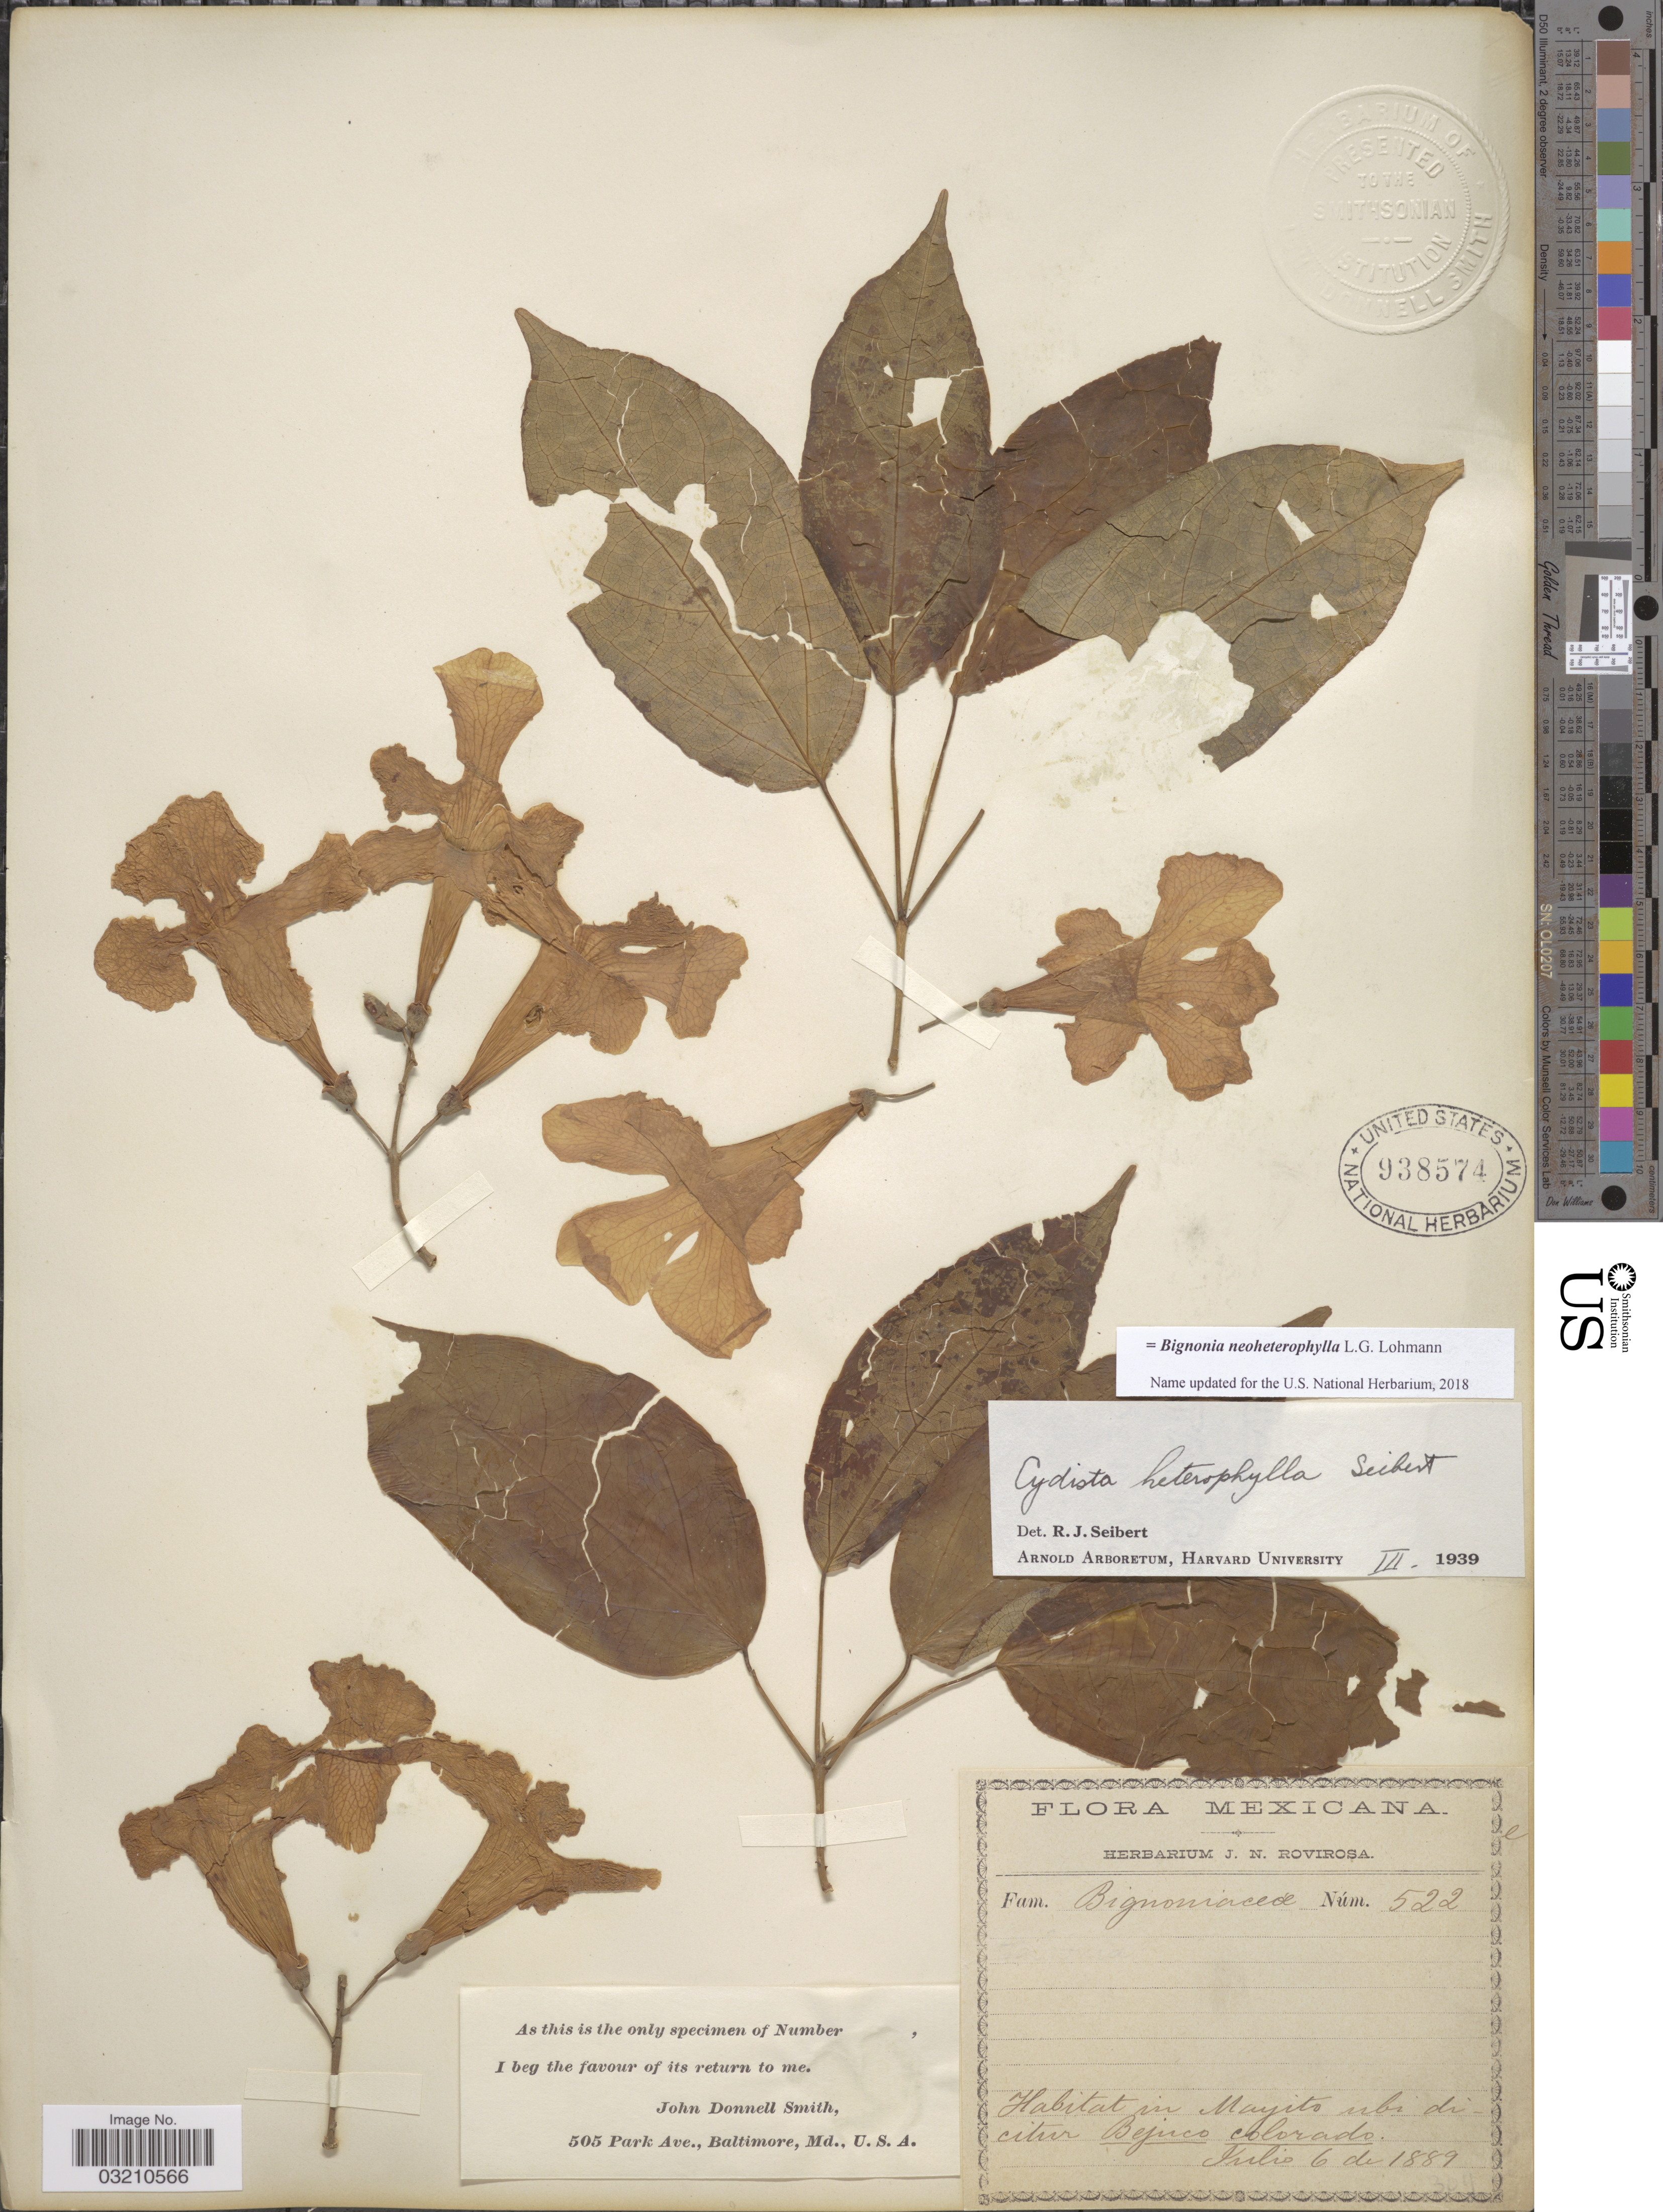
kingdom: Plantae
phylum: Tracheophyta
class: Magnoliopsida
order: Lamiales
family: Bignoniaceae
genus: Bignonia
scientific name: Bignonia neoheterophylla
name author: L.G. Lohmann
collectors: ex herb. J. N. Rovirosa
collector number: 522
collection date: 1889-07-06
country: Mexico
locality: Bejuco colorado.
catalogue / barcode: US 938574